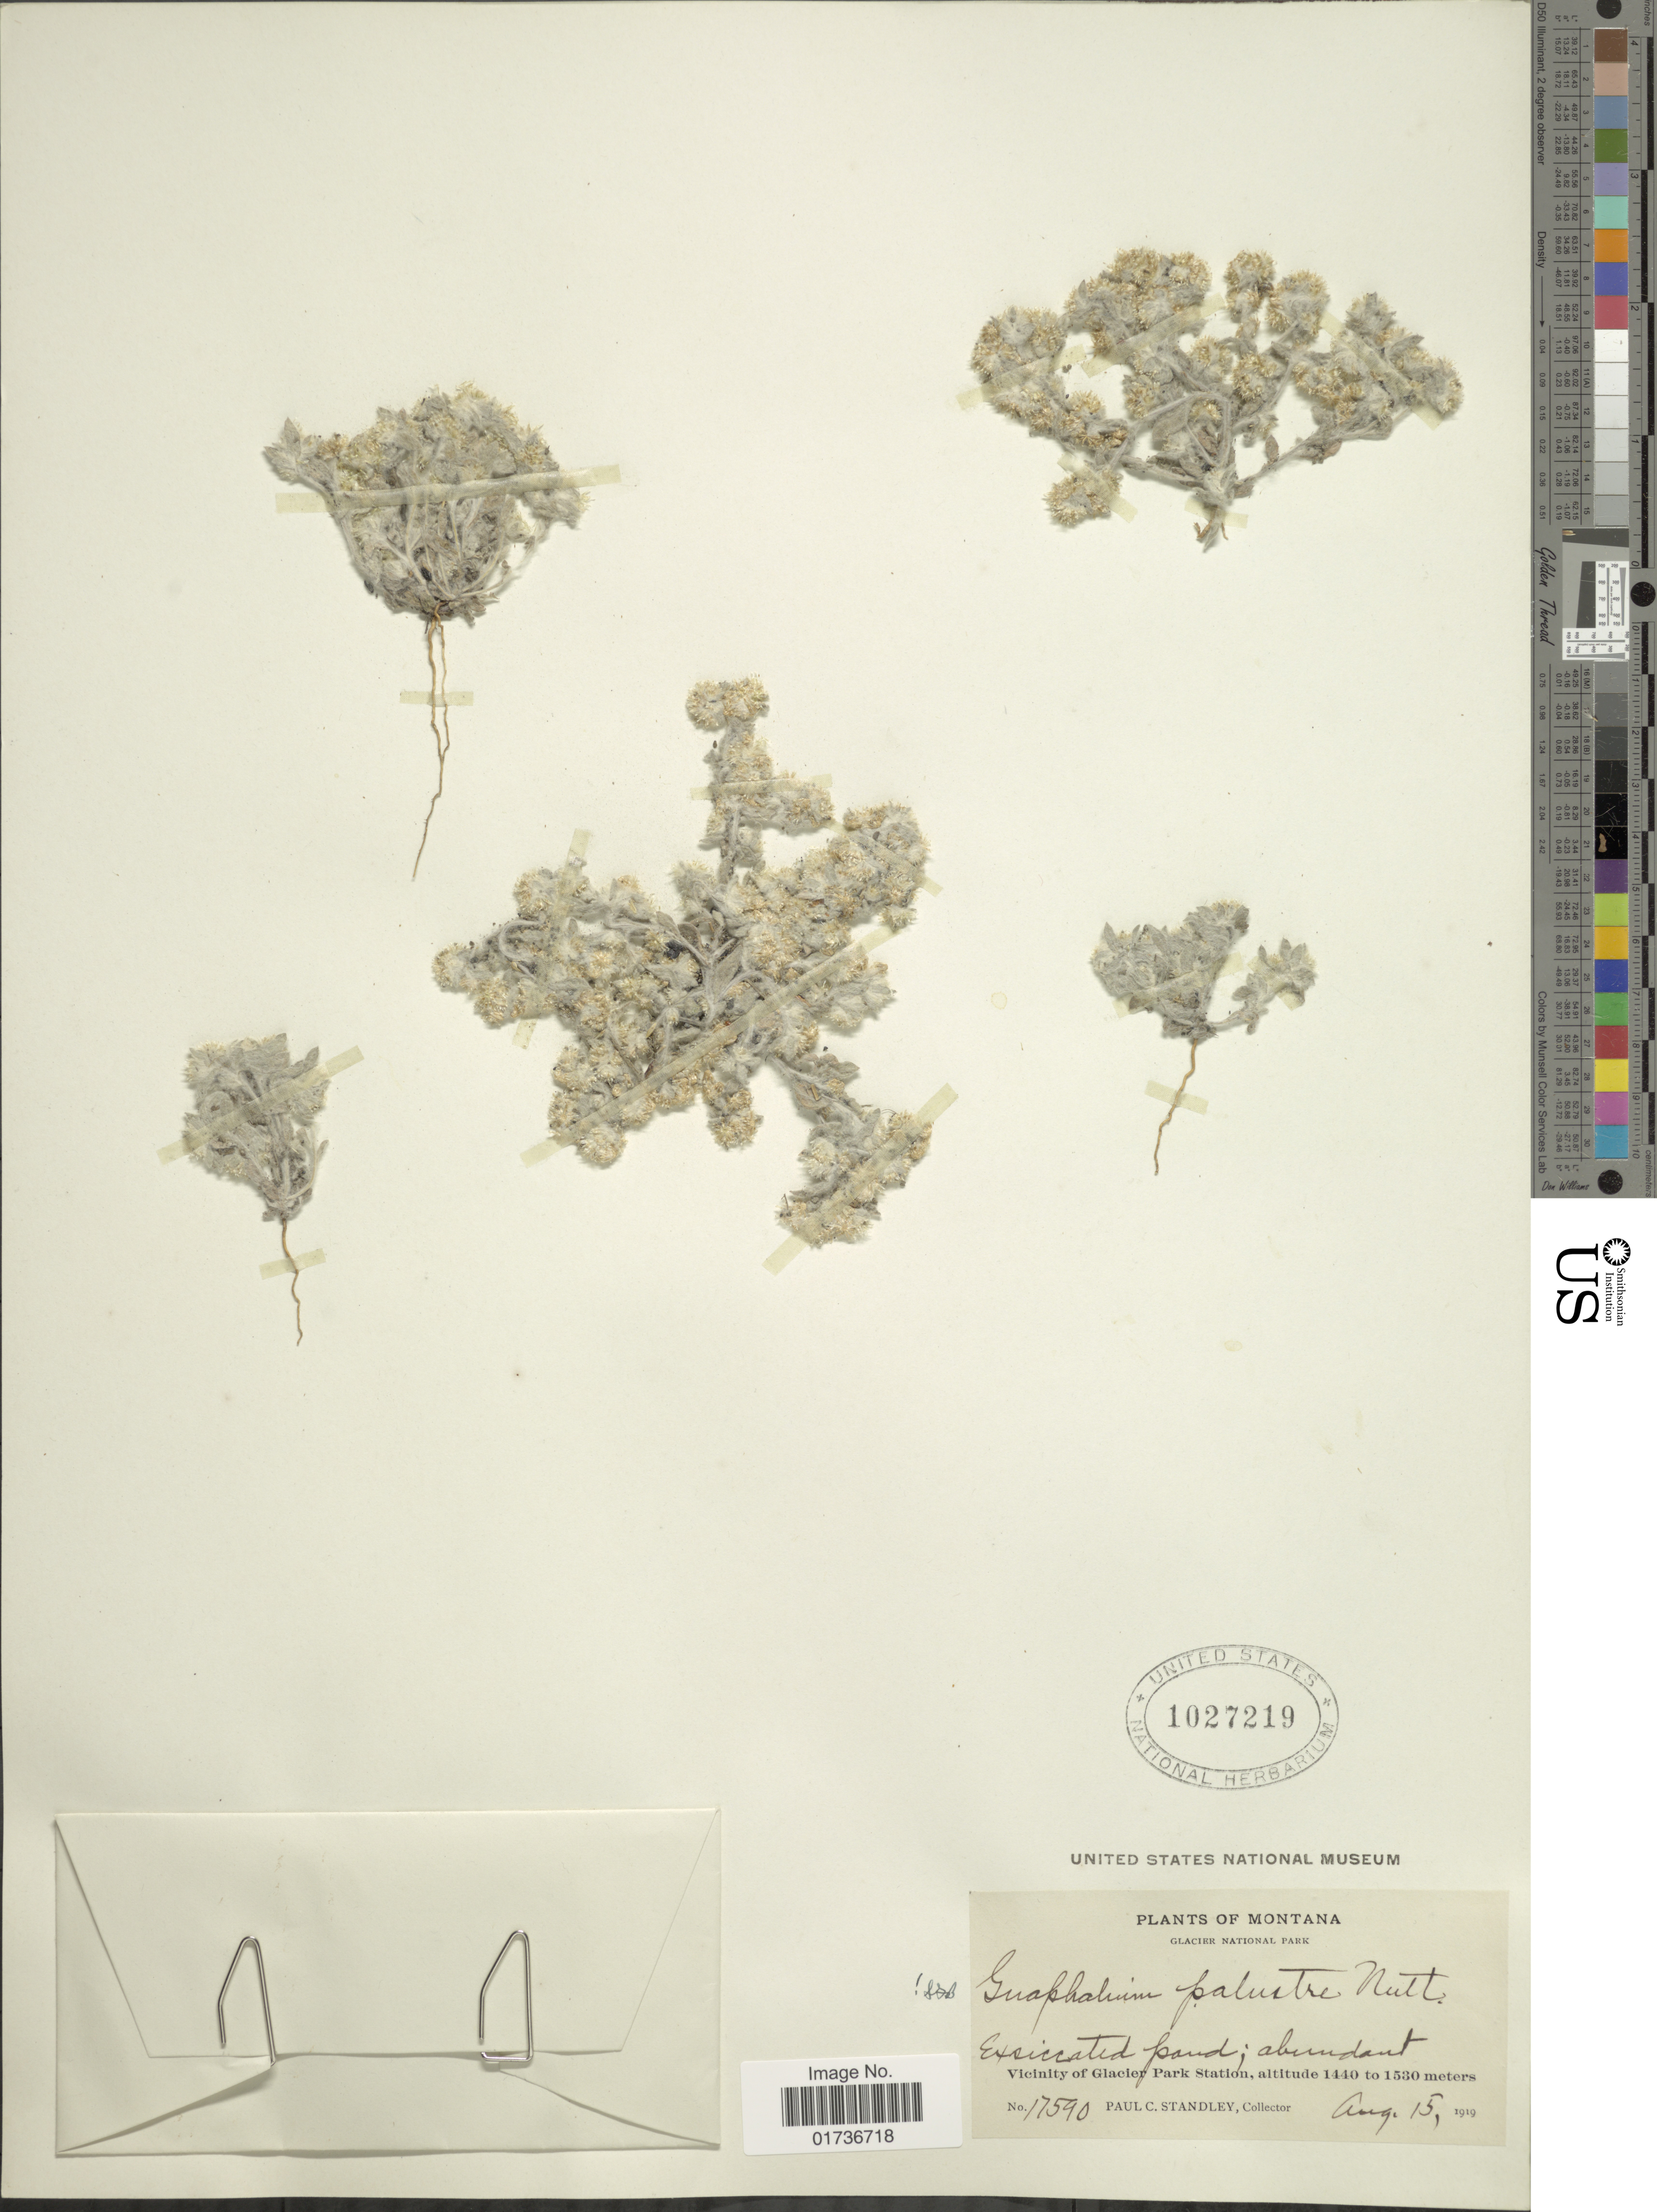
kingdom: Plantae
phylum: Tracheophyta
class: Magnoliopsida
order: Asterales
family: Asteraceae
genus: Gnaphalium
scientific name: Gnaphalium palustre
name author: Nutt.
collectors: P. C. Standley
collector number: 17590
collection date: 1919-08-15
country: United States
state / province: Montana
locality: Vicinity of Glacier Park Station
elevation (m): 1440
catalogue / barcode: US 1027219